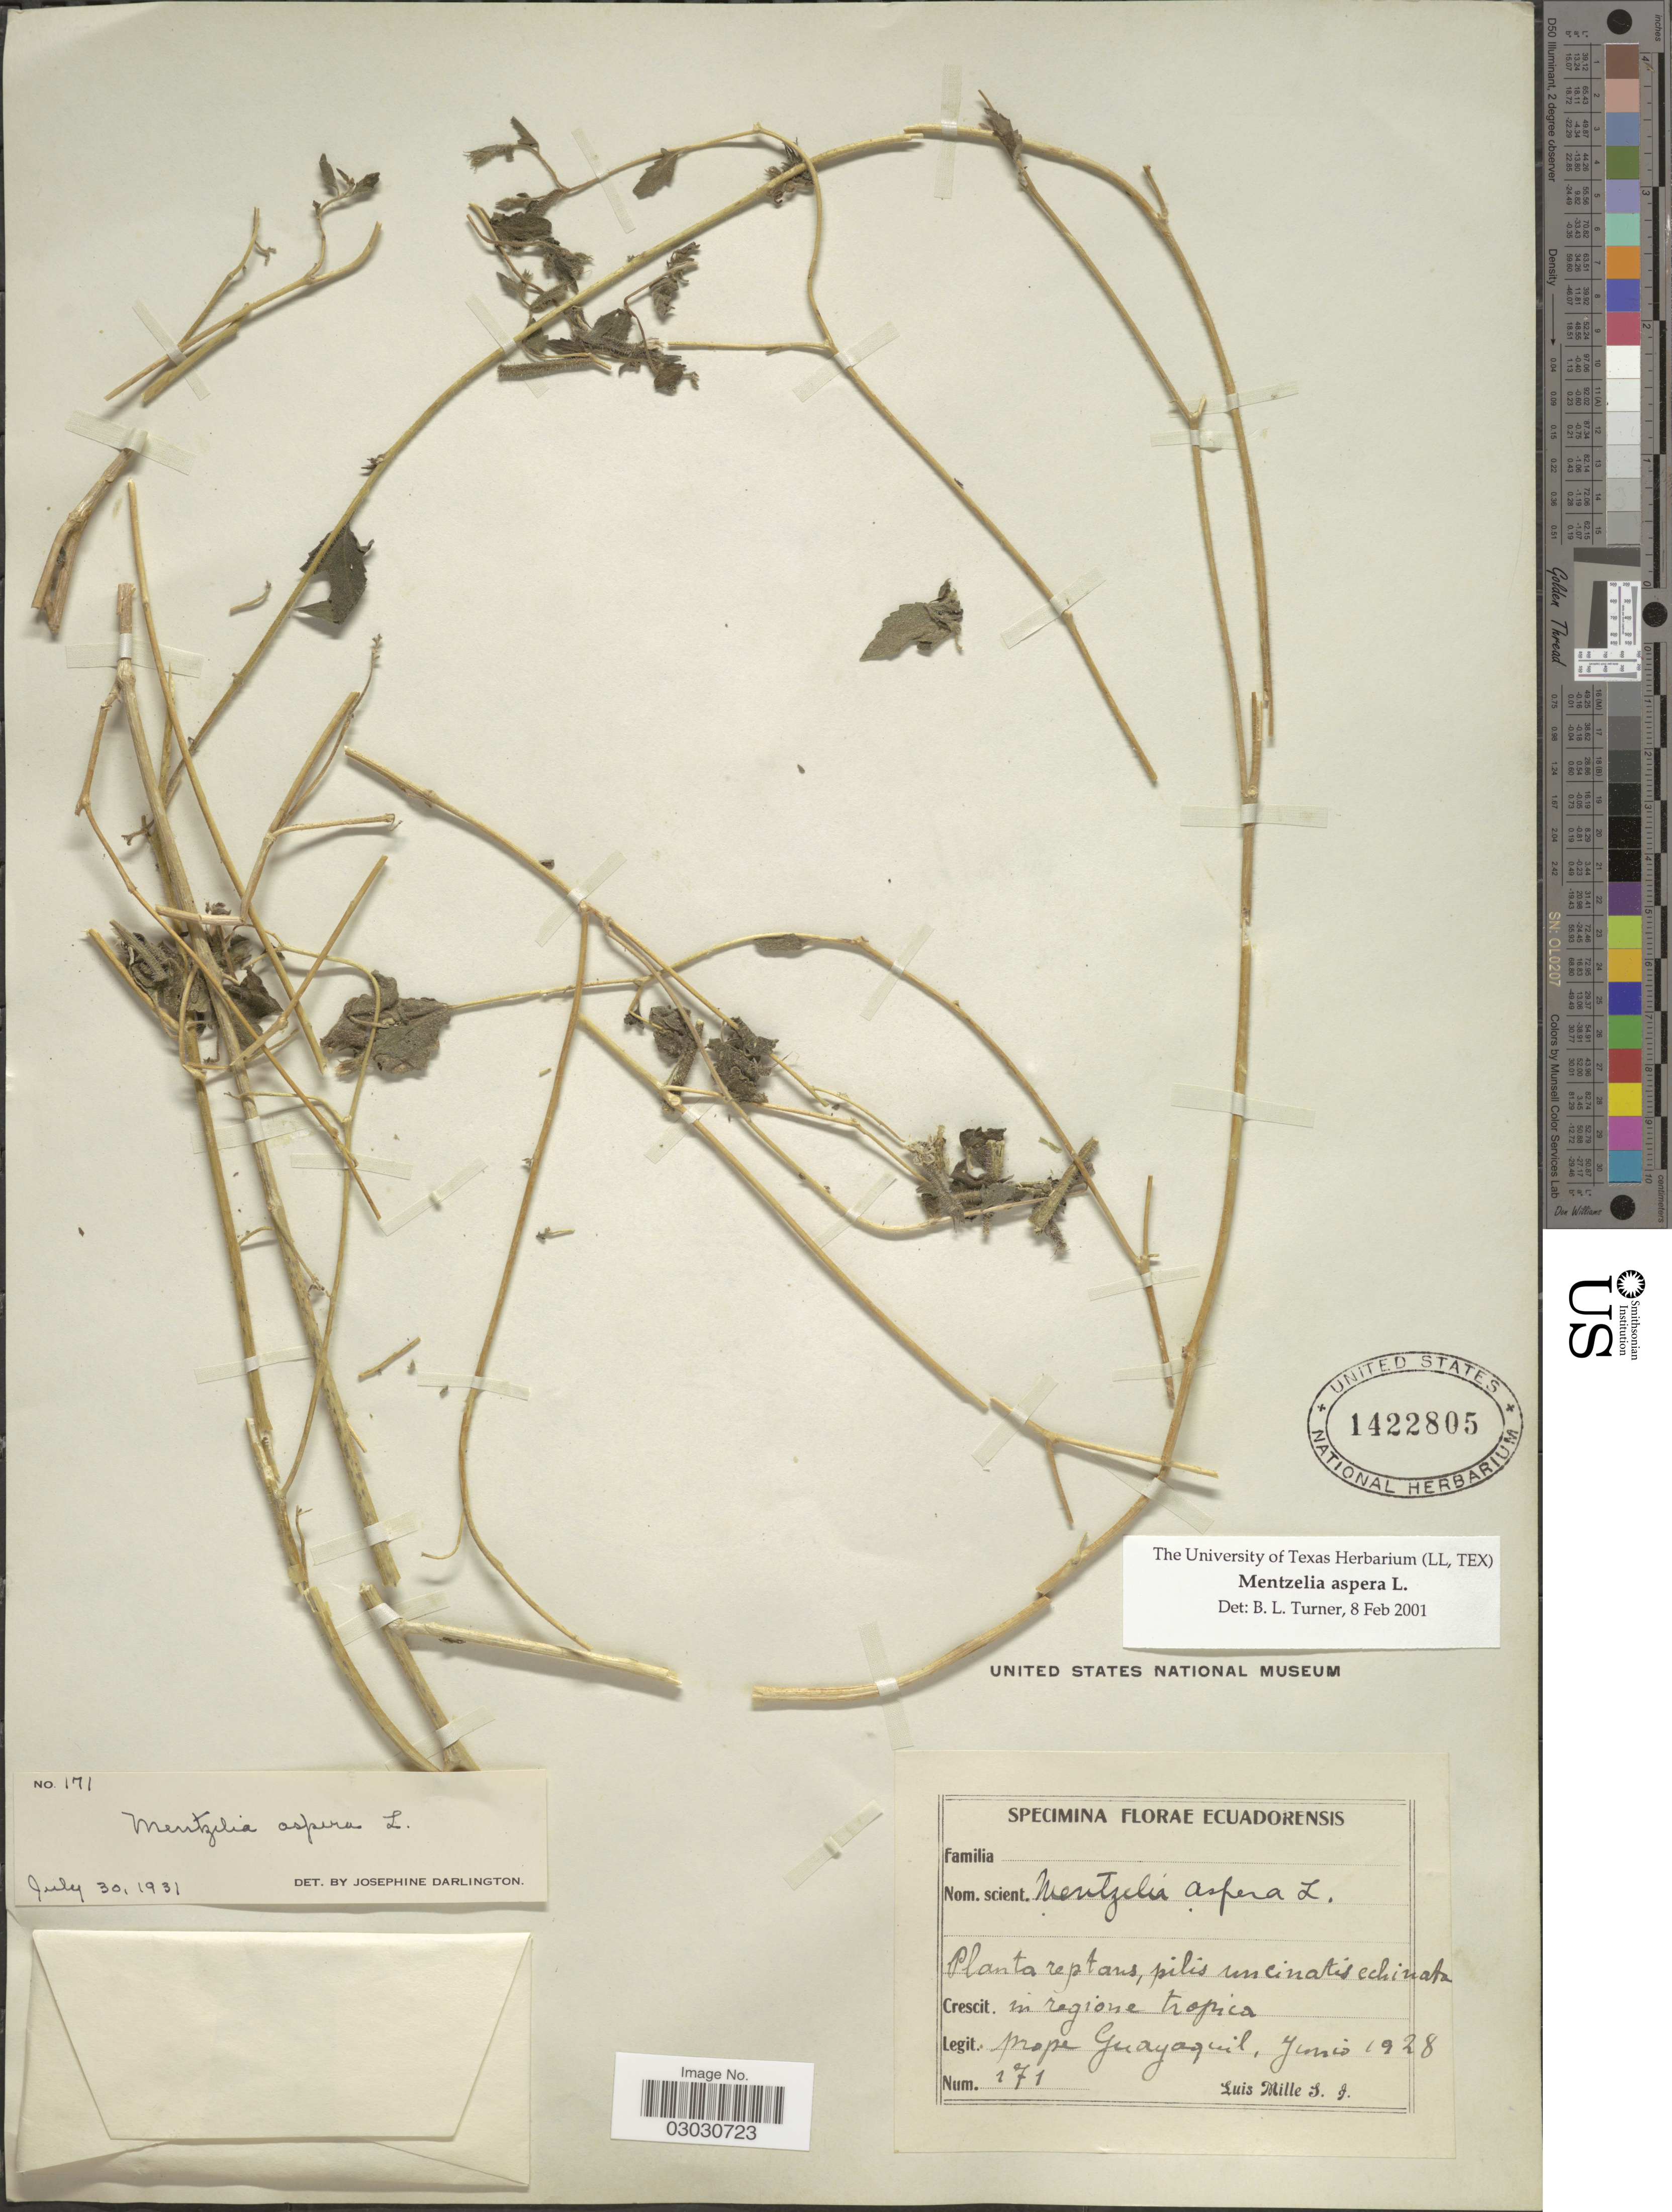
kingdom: Plantae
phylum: Tracheophyta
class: Magnoliopsida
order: Cornales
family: Loasaceae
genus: Mentzelia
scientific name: Mentzelia aspera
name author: L.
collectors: A. Mille S.J.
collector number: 171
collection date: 1928-06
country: Ecuador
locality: Crescit. in regione tropica. Prope Guayaquil.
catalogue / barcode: US 1422805